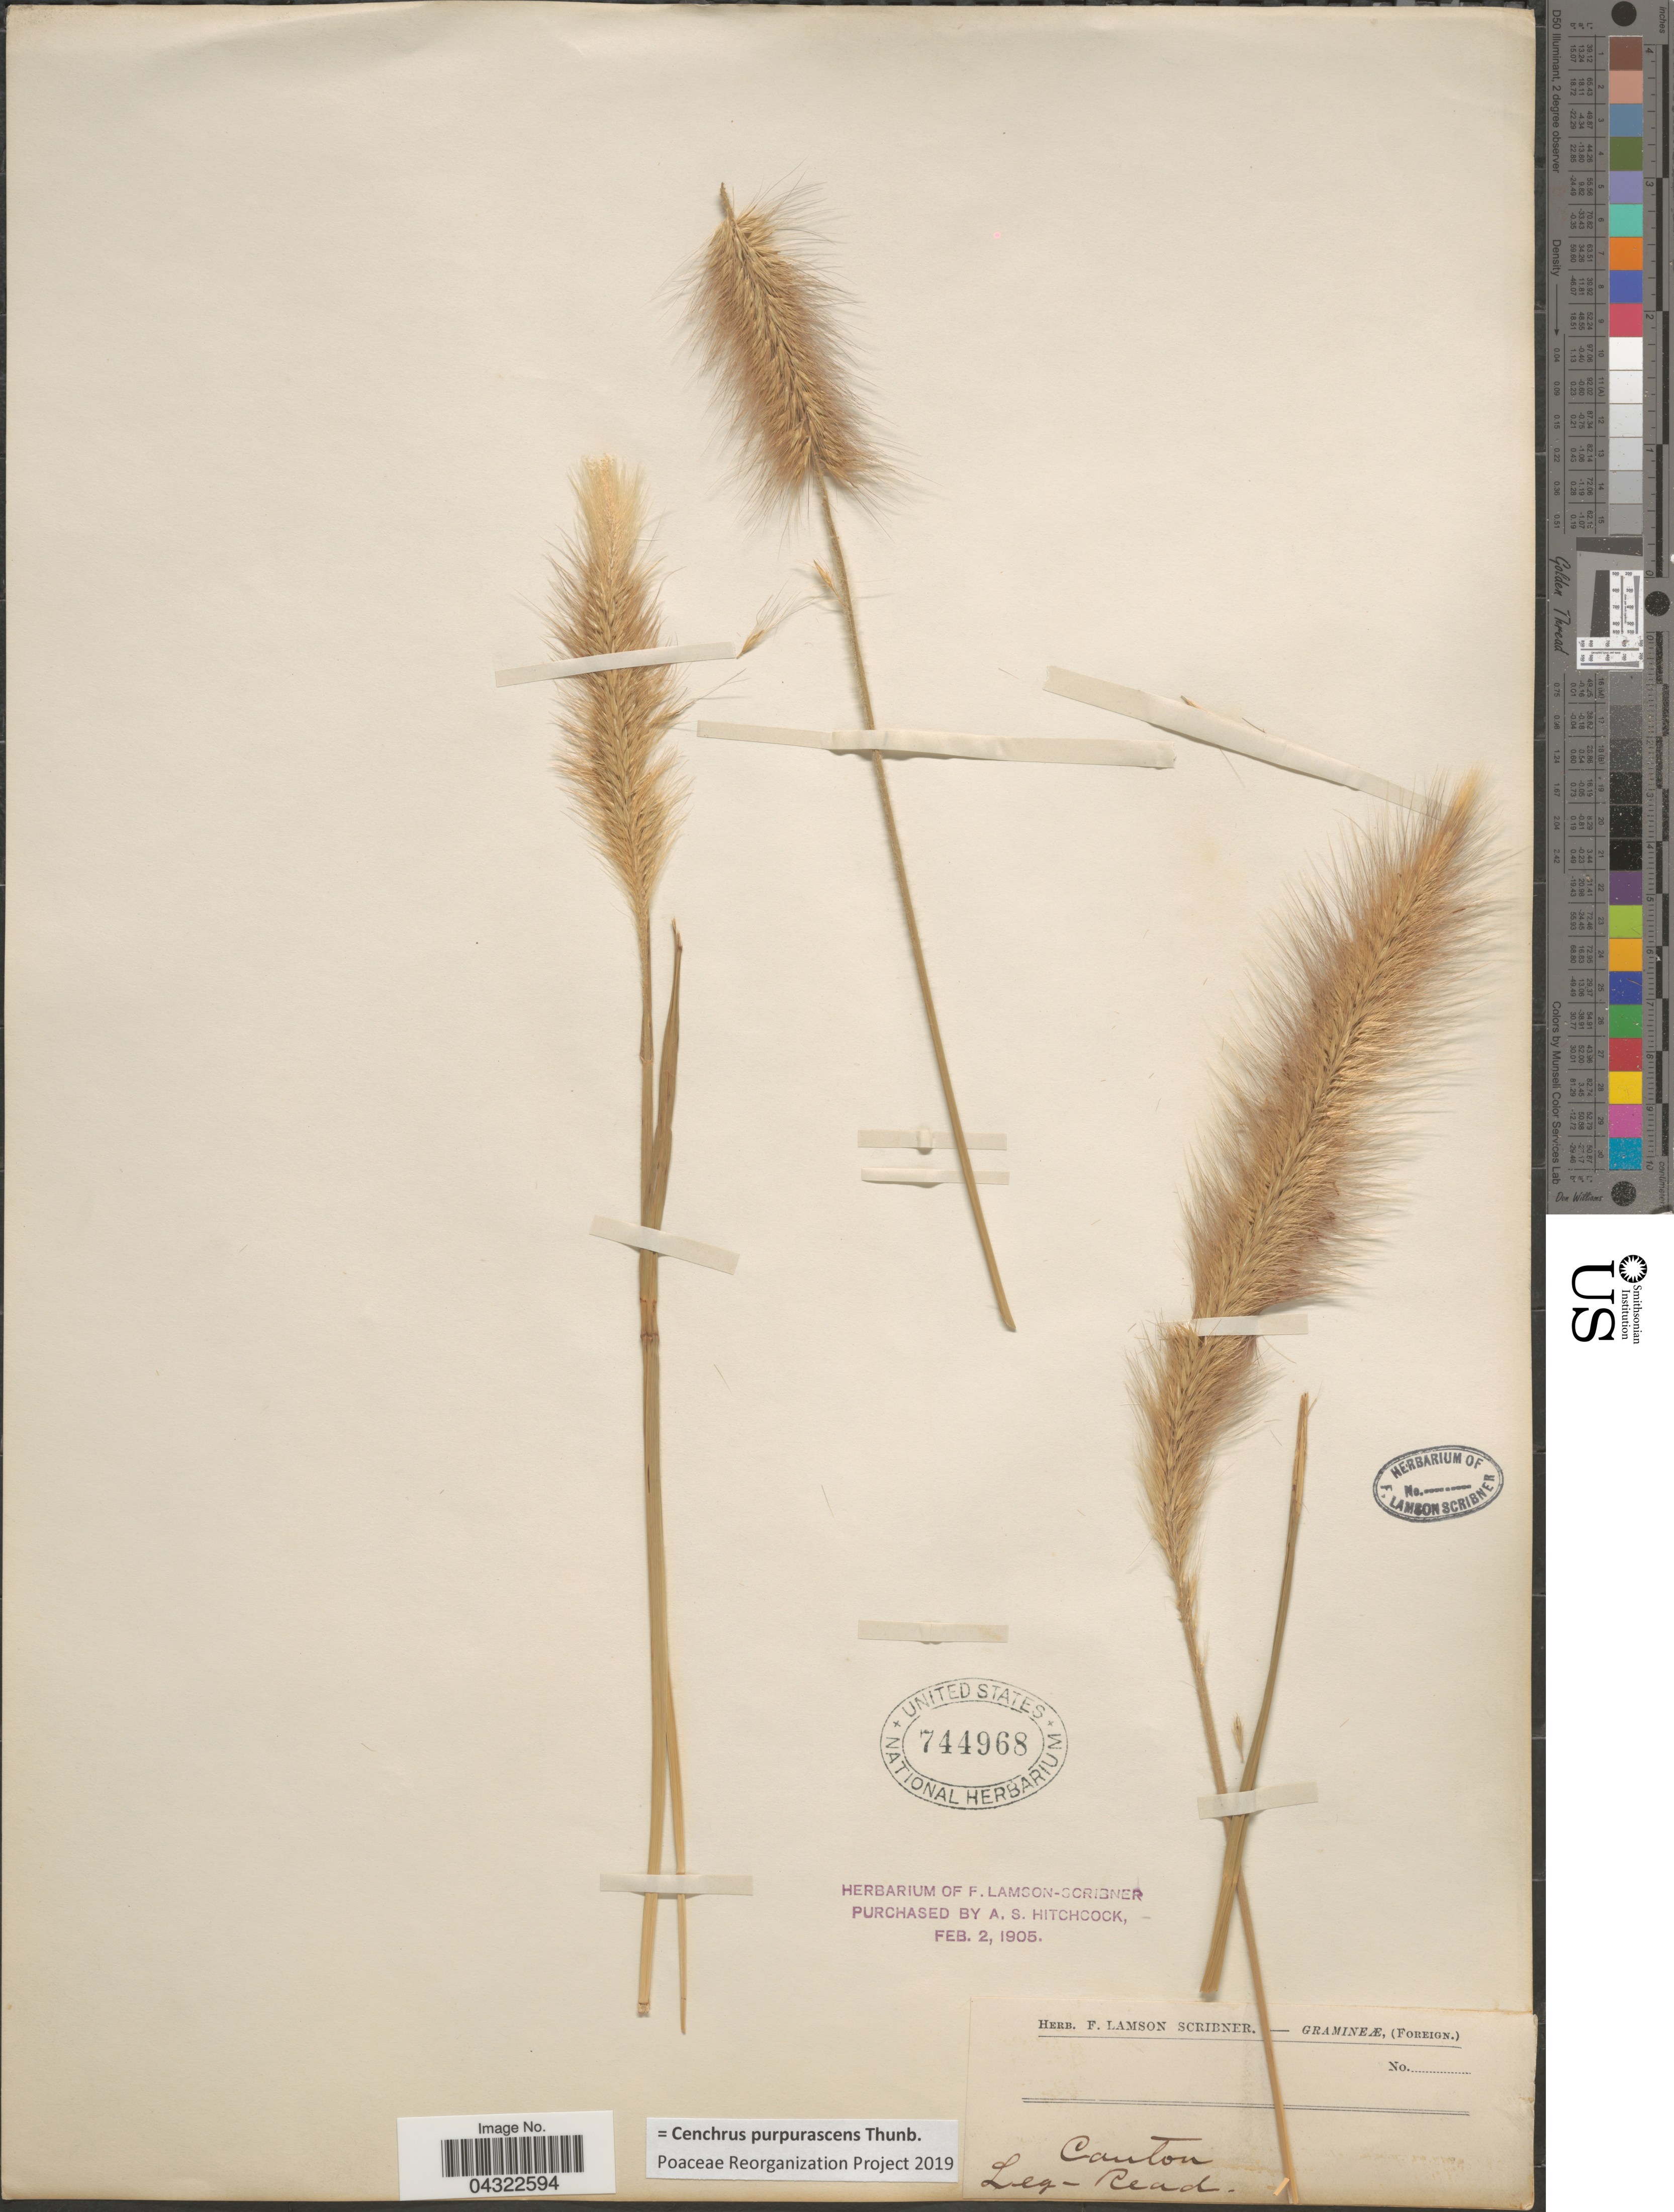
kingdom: Plantae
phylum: Tracheophyta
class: Liliopsida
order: Poales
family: Poaceae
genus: Cenchrus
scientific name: Cenchrus purpurascens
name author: Thunb.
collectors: -- Read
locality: Canton.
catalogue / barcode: US 744968